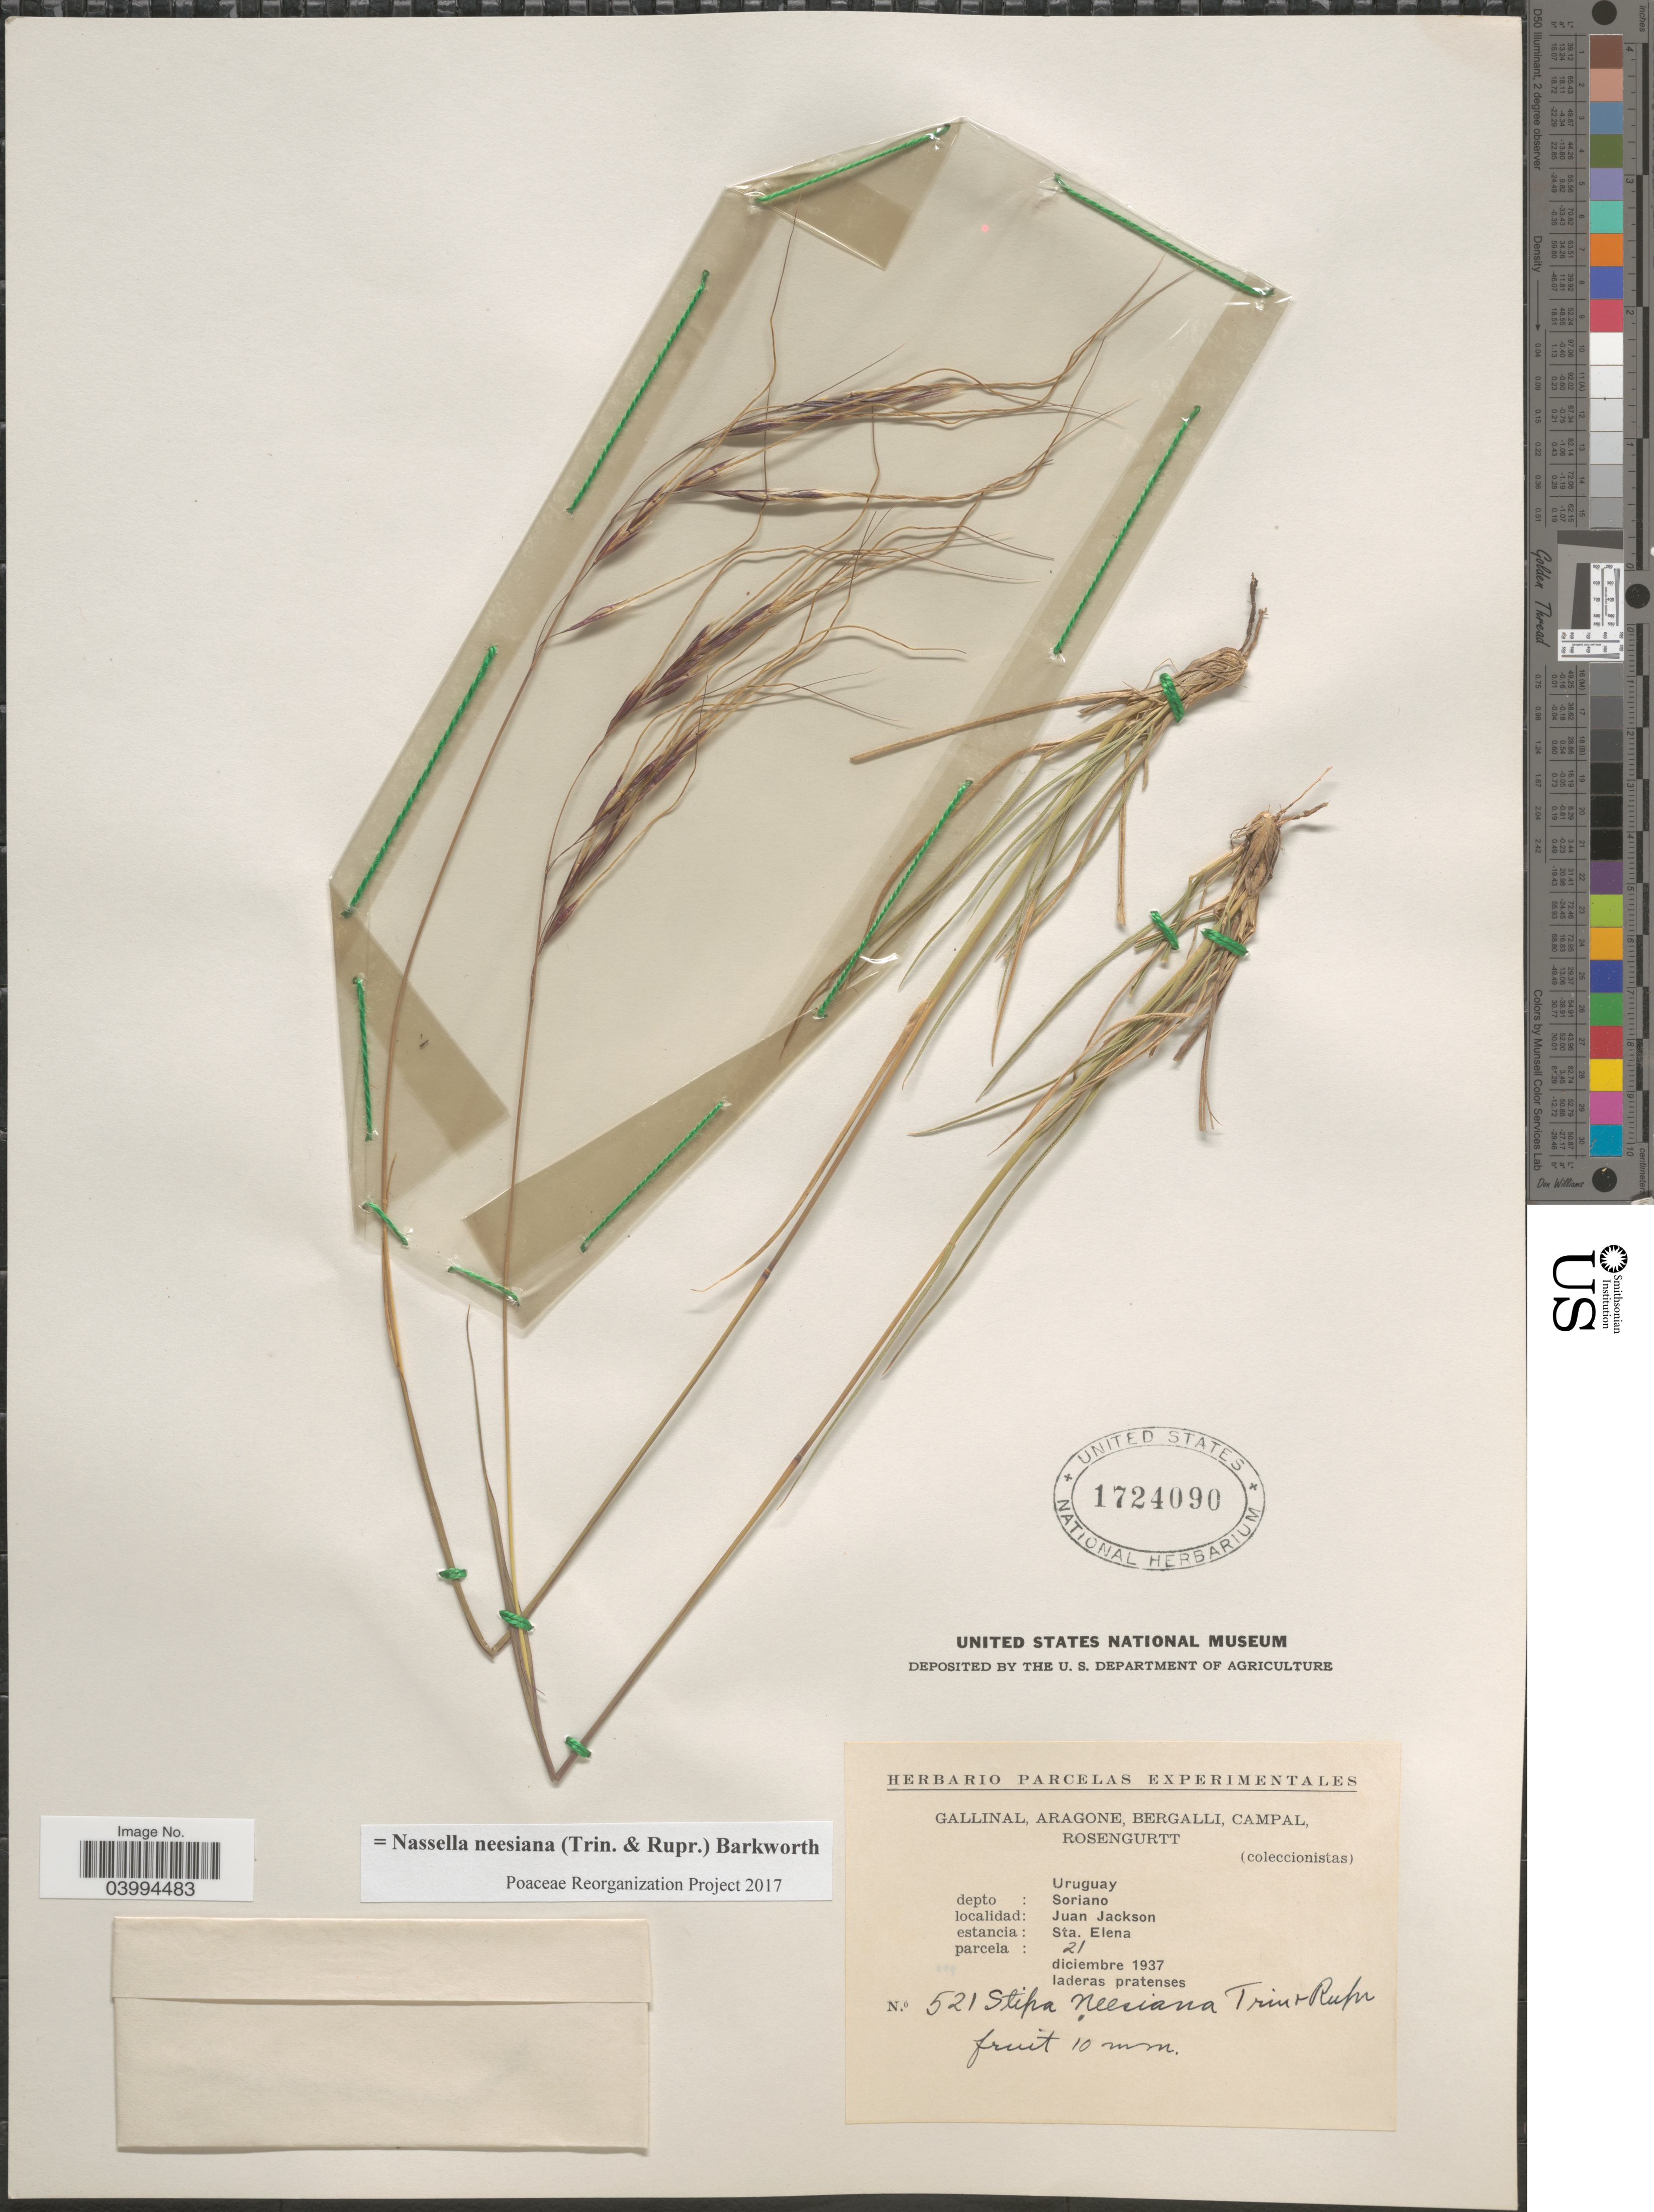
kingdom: Plantae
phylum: Tracheophyta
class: Liliopsida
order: Poales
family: Poaceae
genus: Nassella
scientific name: Nassella neesiana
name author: (Trin. & Rupr.) Barkworth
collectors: -. Gallinal, -- Aragone, -- Bergalli, -- Campal & Rosengurtt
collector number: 521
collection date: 1937-12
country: Uruguay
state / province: Soriano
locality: Depto: Soriano. Juan Jackson. Estancia: Sta. Elena. Parcela: 21.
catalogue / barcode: US 1724090